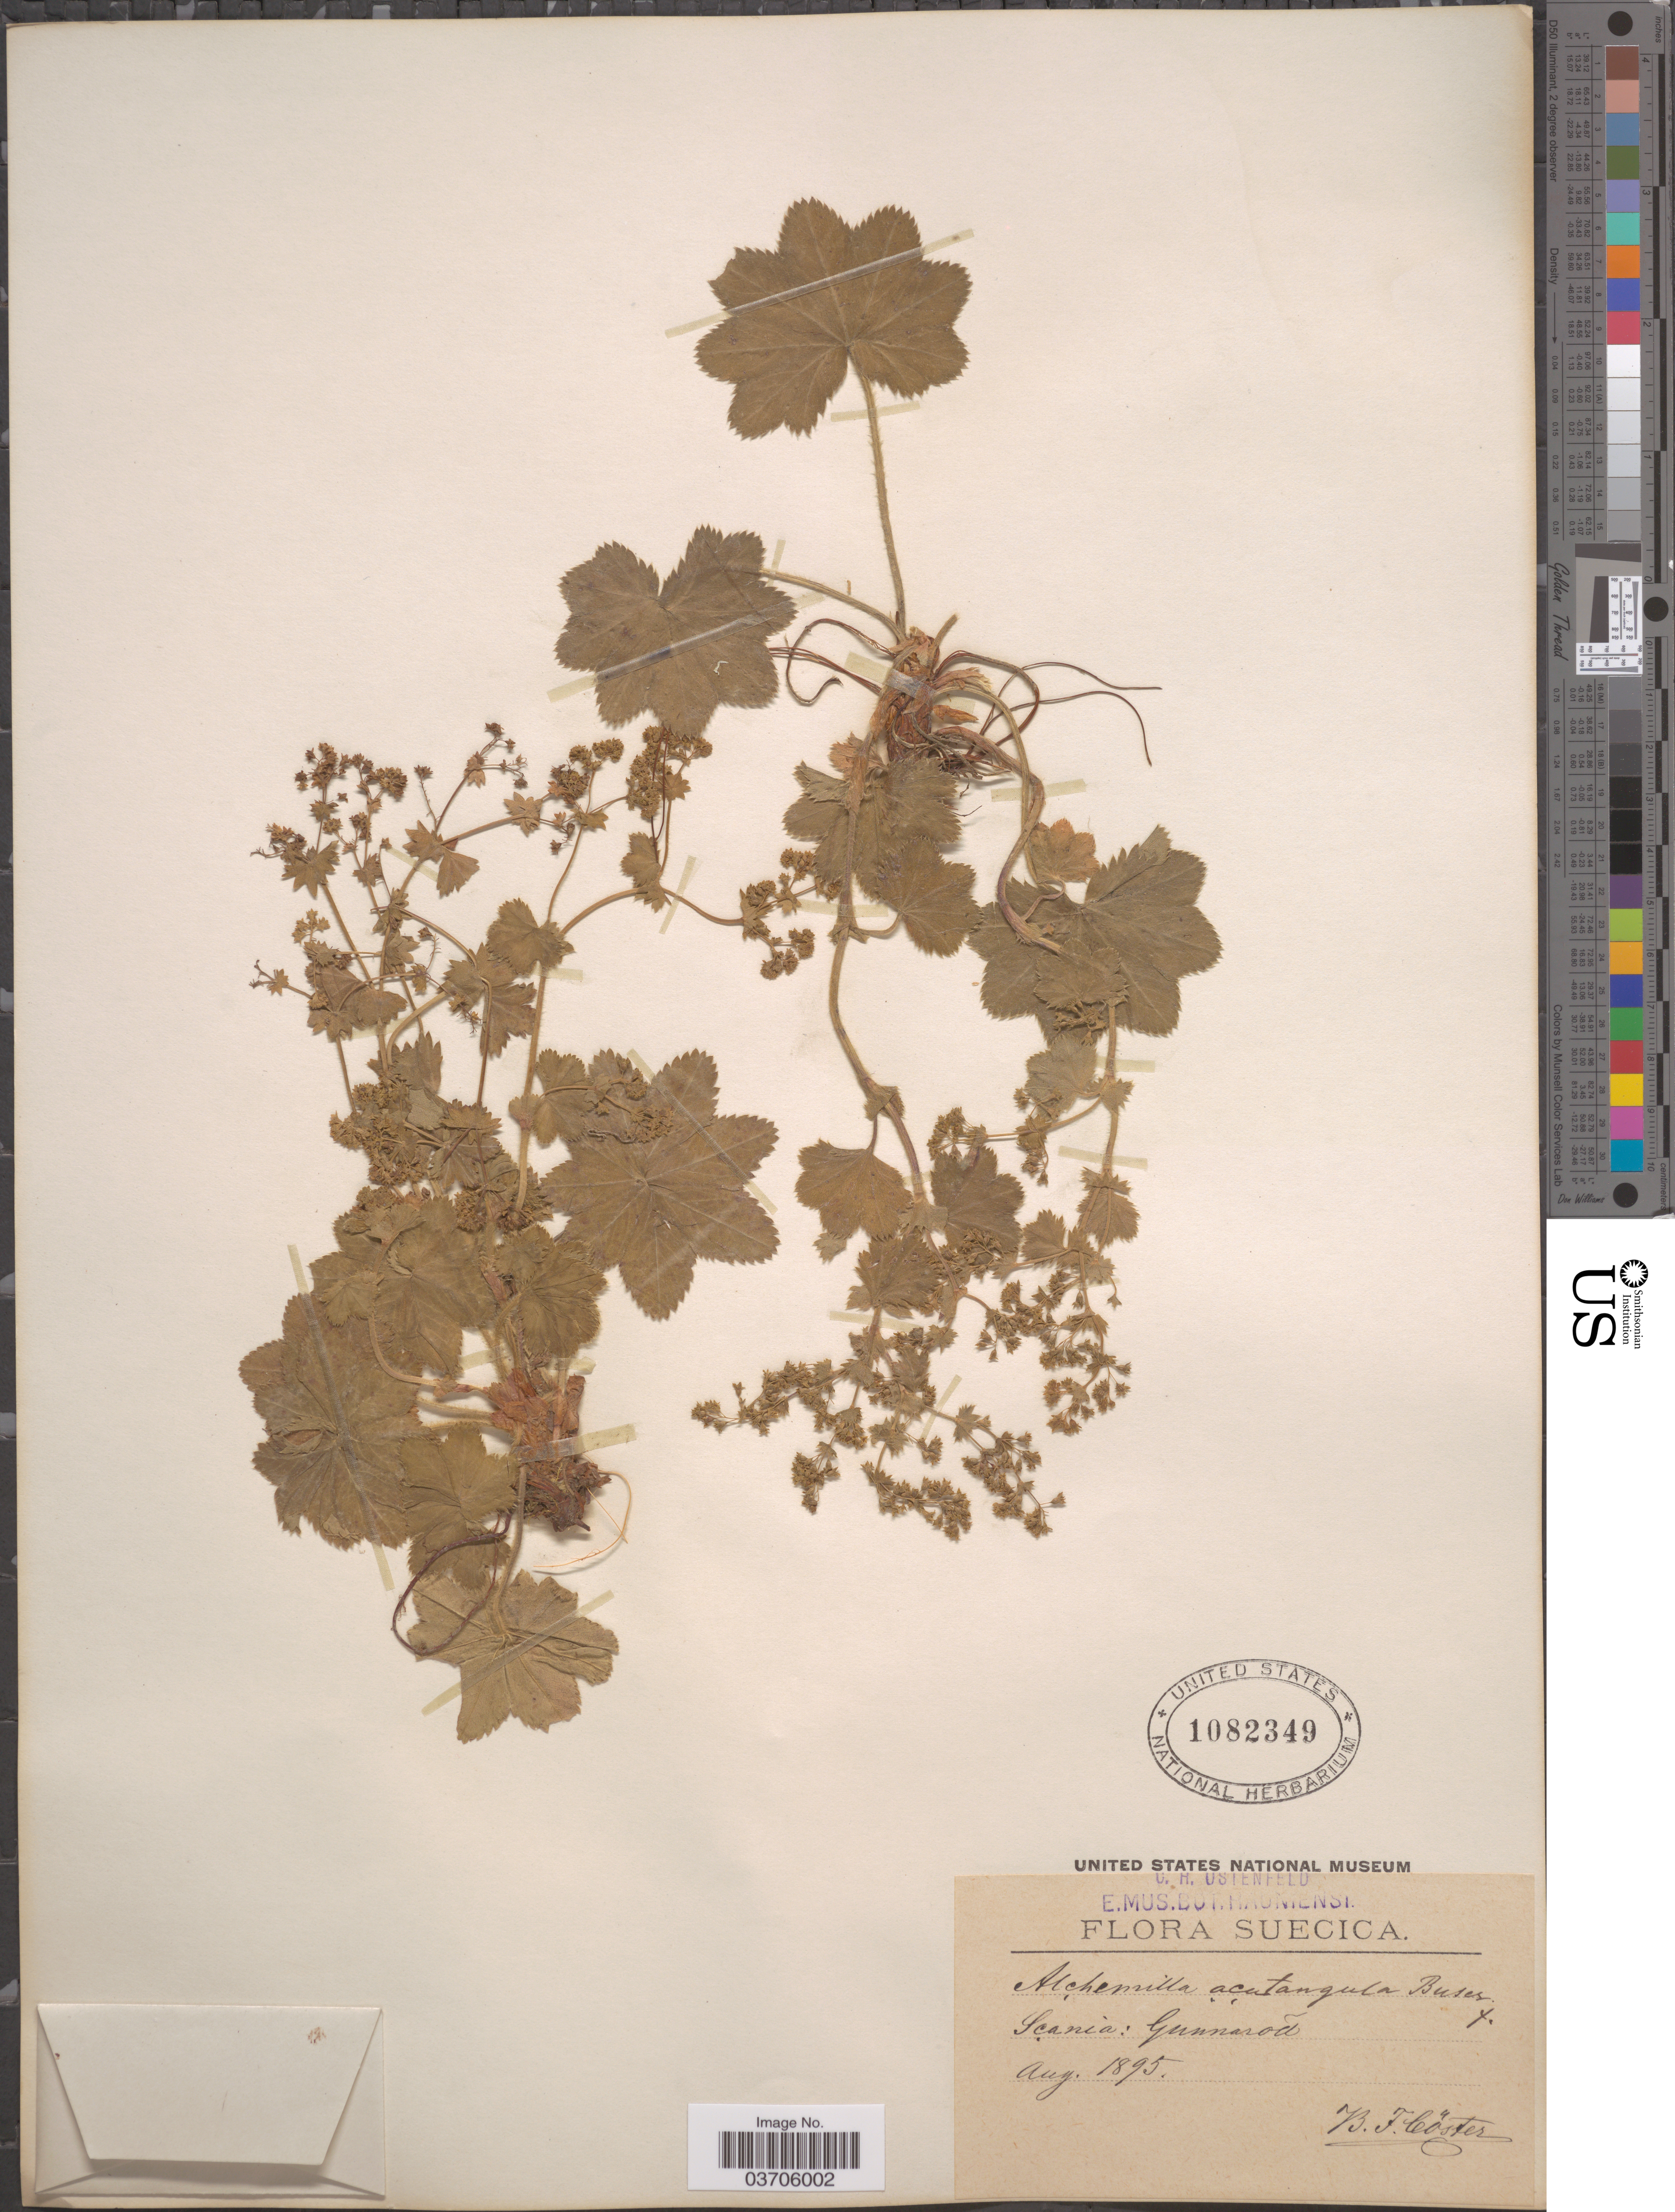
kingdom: Plantae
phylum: Tracheophyta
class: Magnoliopsida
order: Rosales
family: Rosaceae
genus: Alchemilla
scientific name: Alchemilla acutangula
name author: Buser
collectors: B. Cöster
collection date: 1895-08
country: Sweden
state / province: Skåne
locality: Suecica. Scania: Gunnarod.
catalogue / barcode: US 1082349